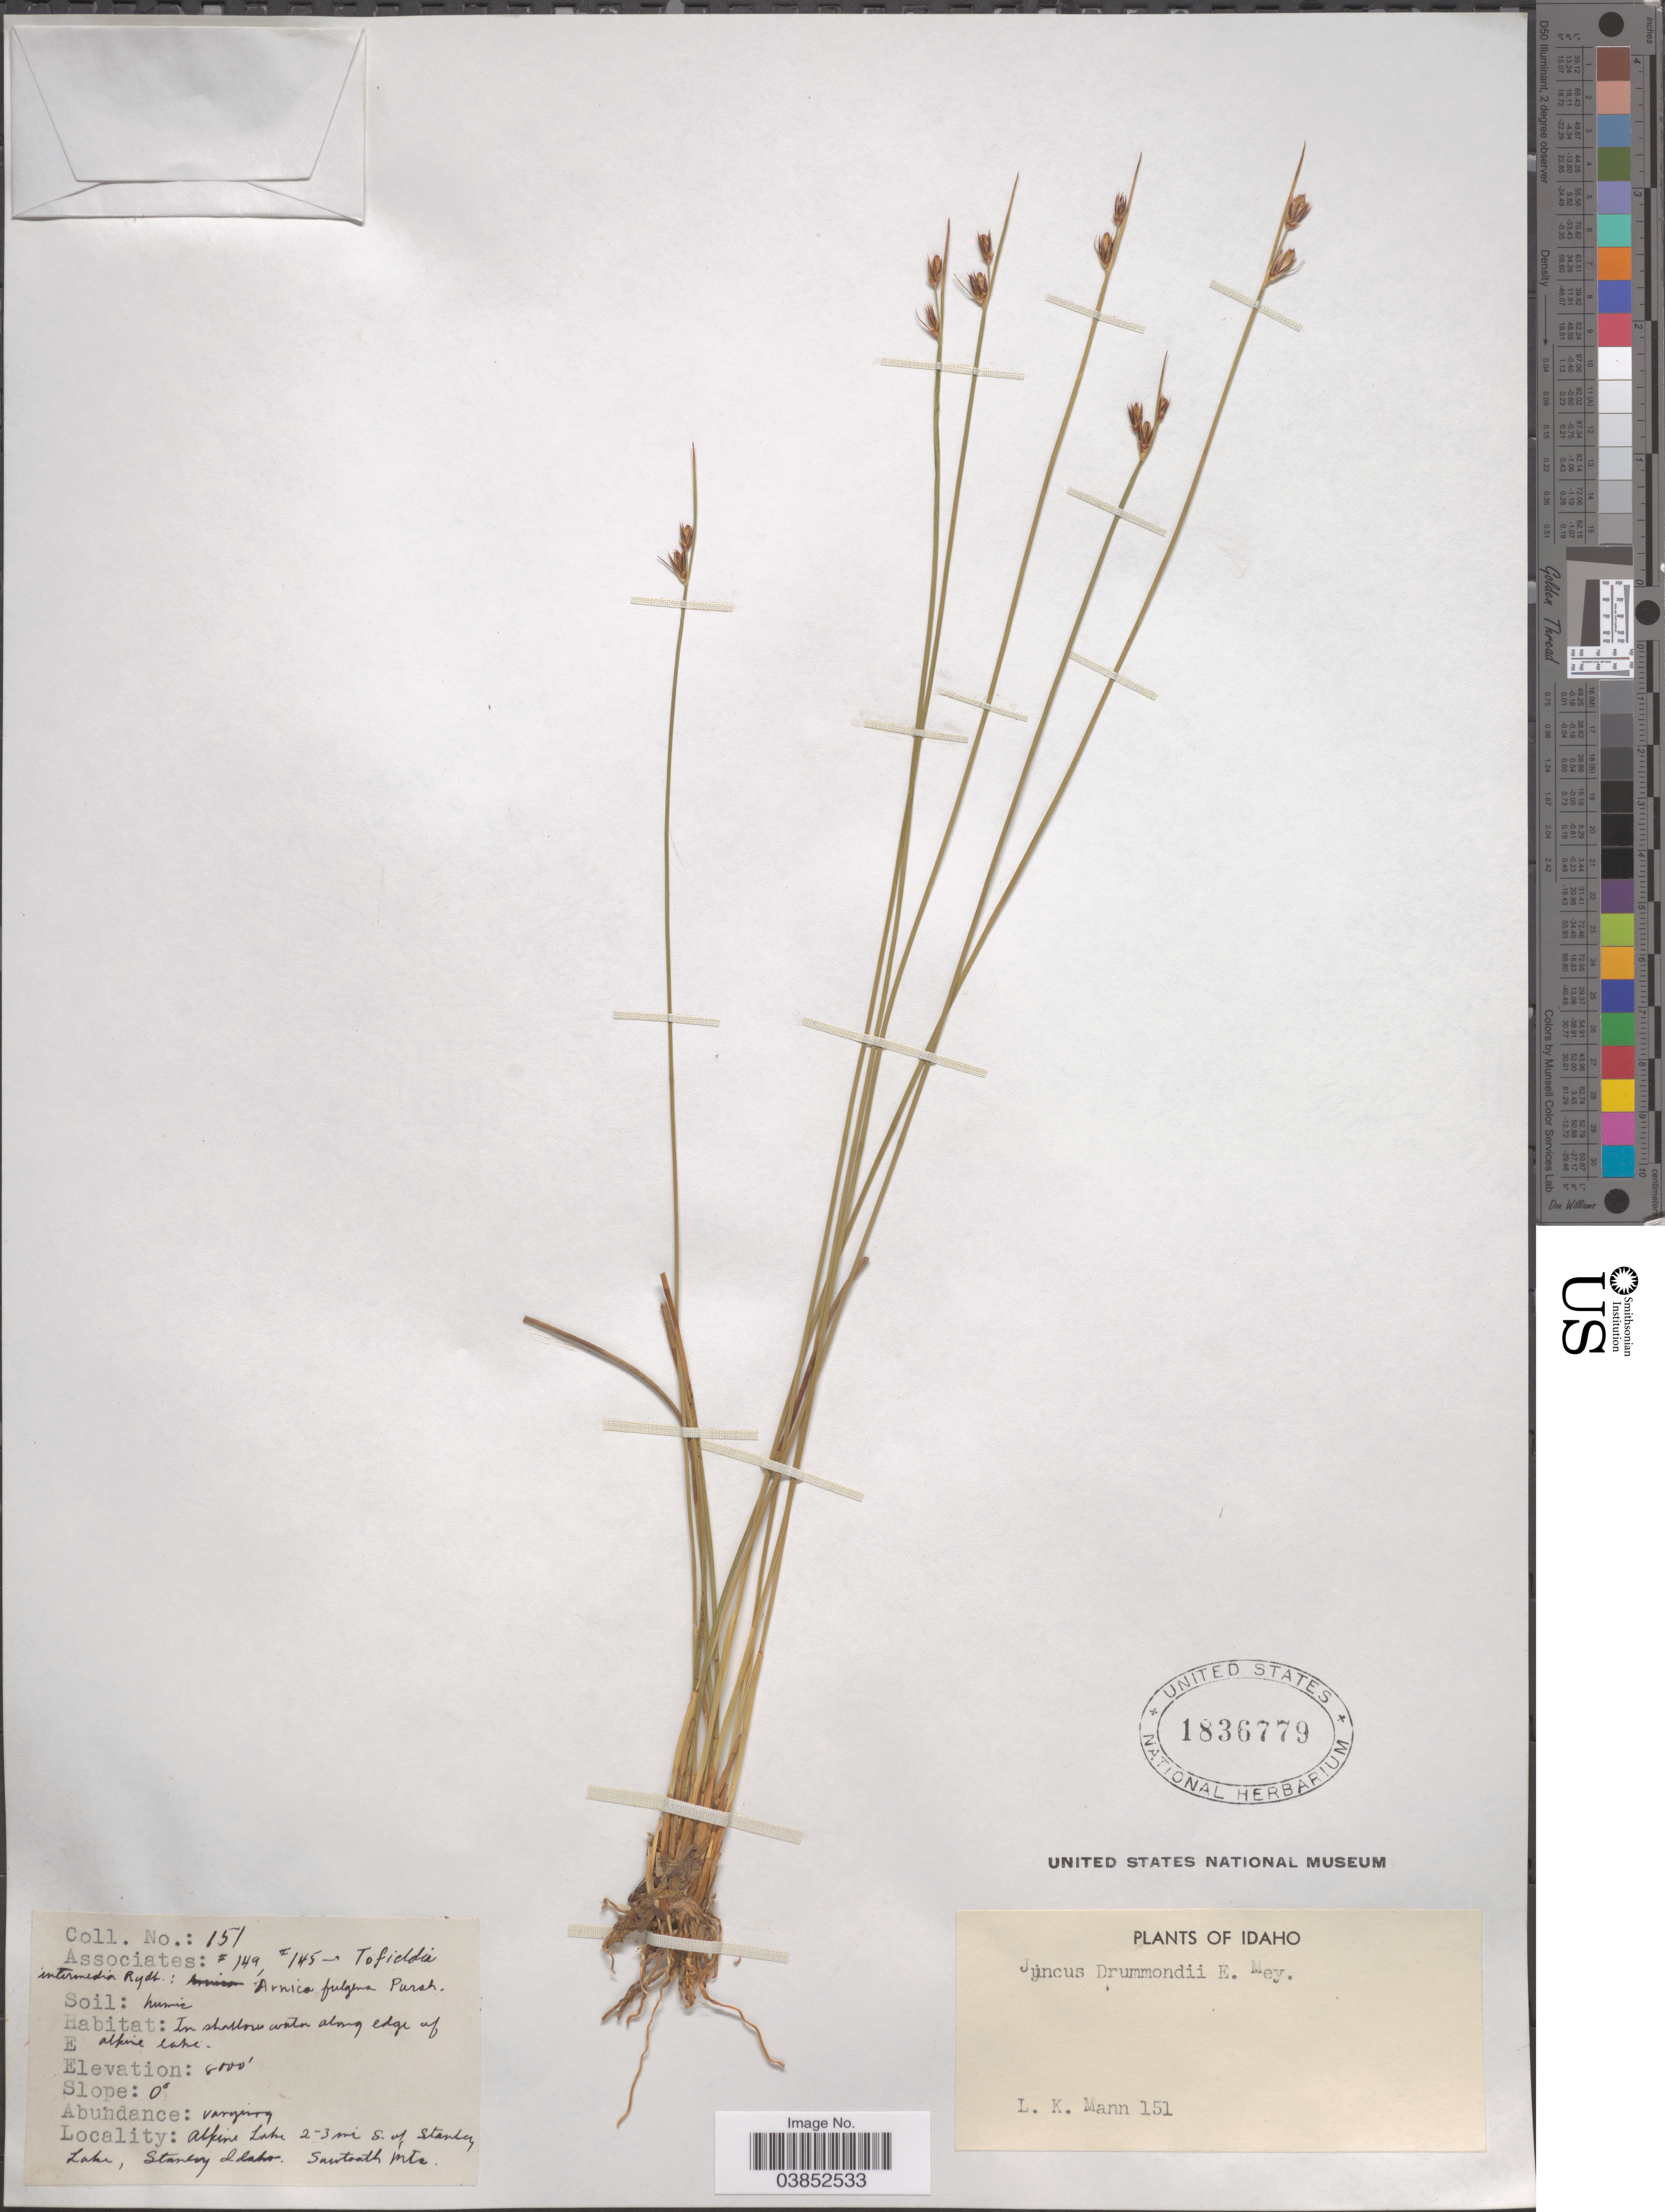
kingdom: Plantae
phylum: Tracheophyta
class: Liliopsida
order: Poales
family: Juncaceae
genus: Juncus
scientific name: Juncus drummondii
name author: E. Mey.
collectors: L. K. Mann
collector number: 151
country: United States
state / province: Idaho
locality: Along edge of E alpine lake. Slope: 0°. Alpine Lake 2-3 mi S. of Stanley Lake, Stanley Idaho. Sawtooth Mts.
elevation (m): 2438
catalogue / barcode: US 1836779